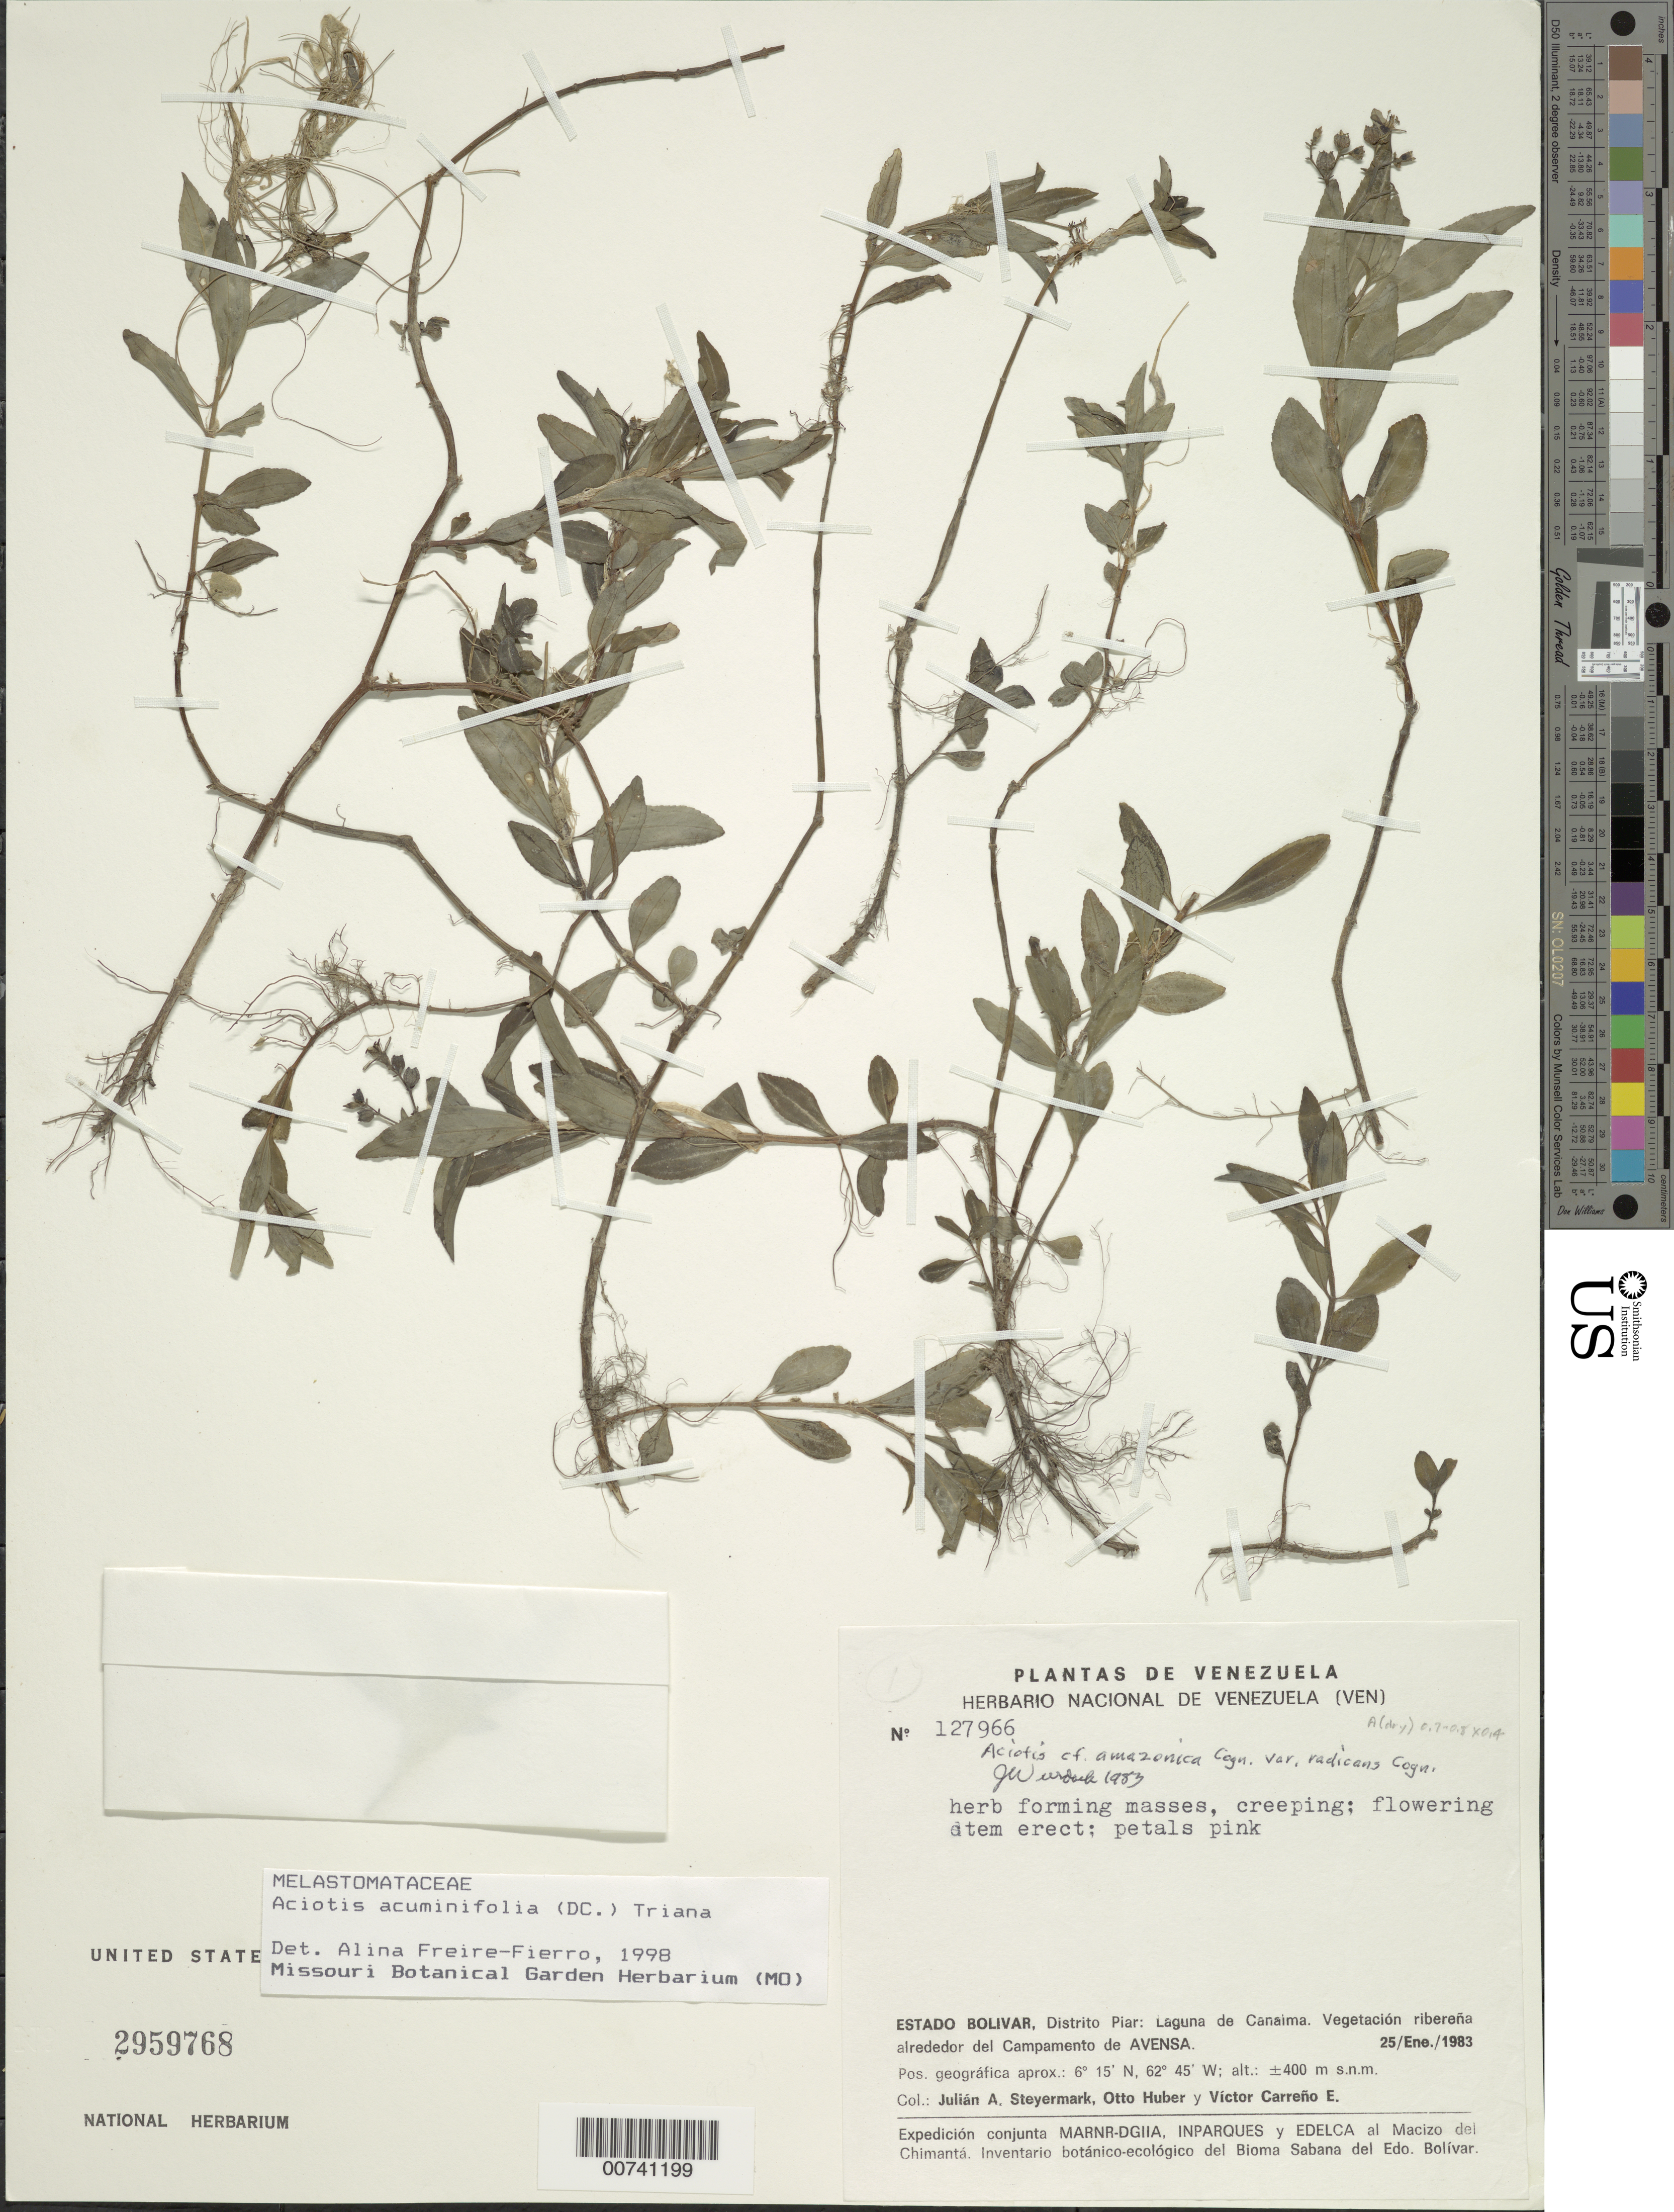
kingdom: Plantae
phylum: Tracheophyta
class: Magnoliopsida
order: Myrtales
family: Melastomataceae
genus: Aciotis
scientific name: Aciotis acuminifolia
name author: (Mart. ex DC.) Triana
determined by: Freire-Fierro, A.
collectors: J. Steyermark, O. Huber & V. Carreño E.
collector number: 127966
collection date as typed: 25-Jan-83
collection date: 1983-01-25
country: Venezuela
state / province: Bolívar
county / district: Piar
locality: Laguna de Canaima, Campamento de AVENSA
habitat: Riverine vegetation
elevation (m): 400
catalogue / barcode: US 2959768